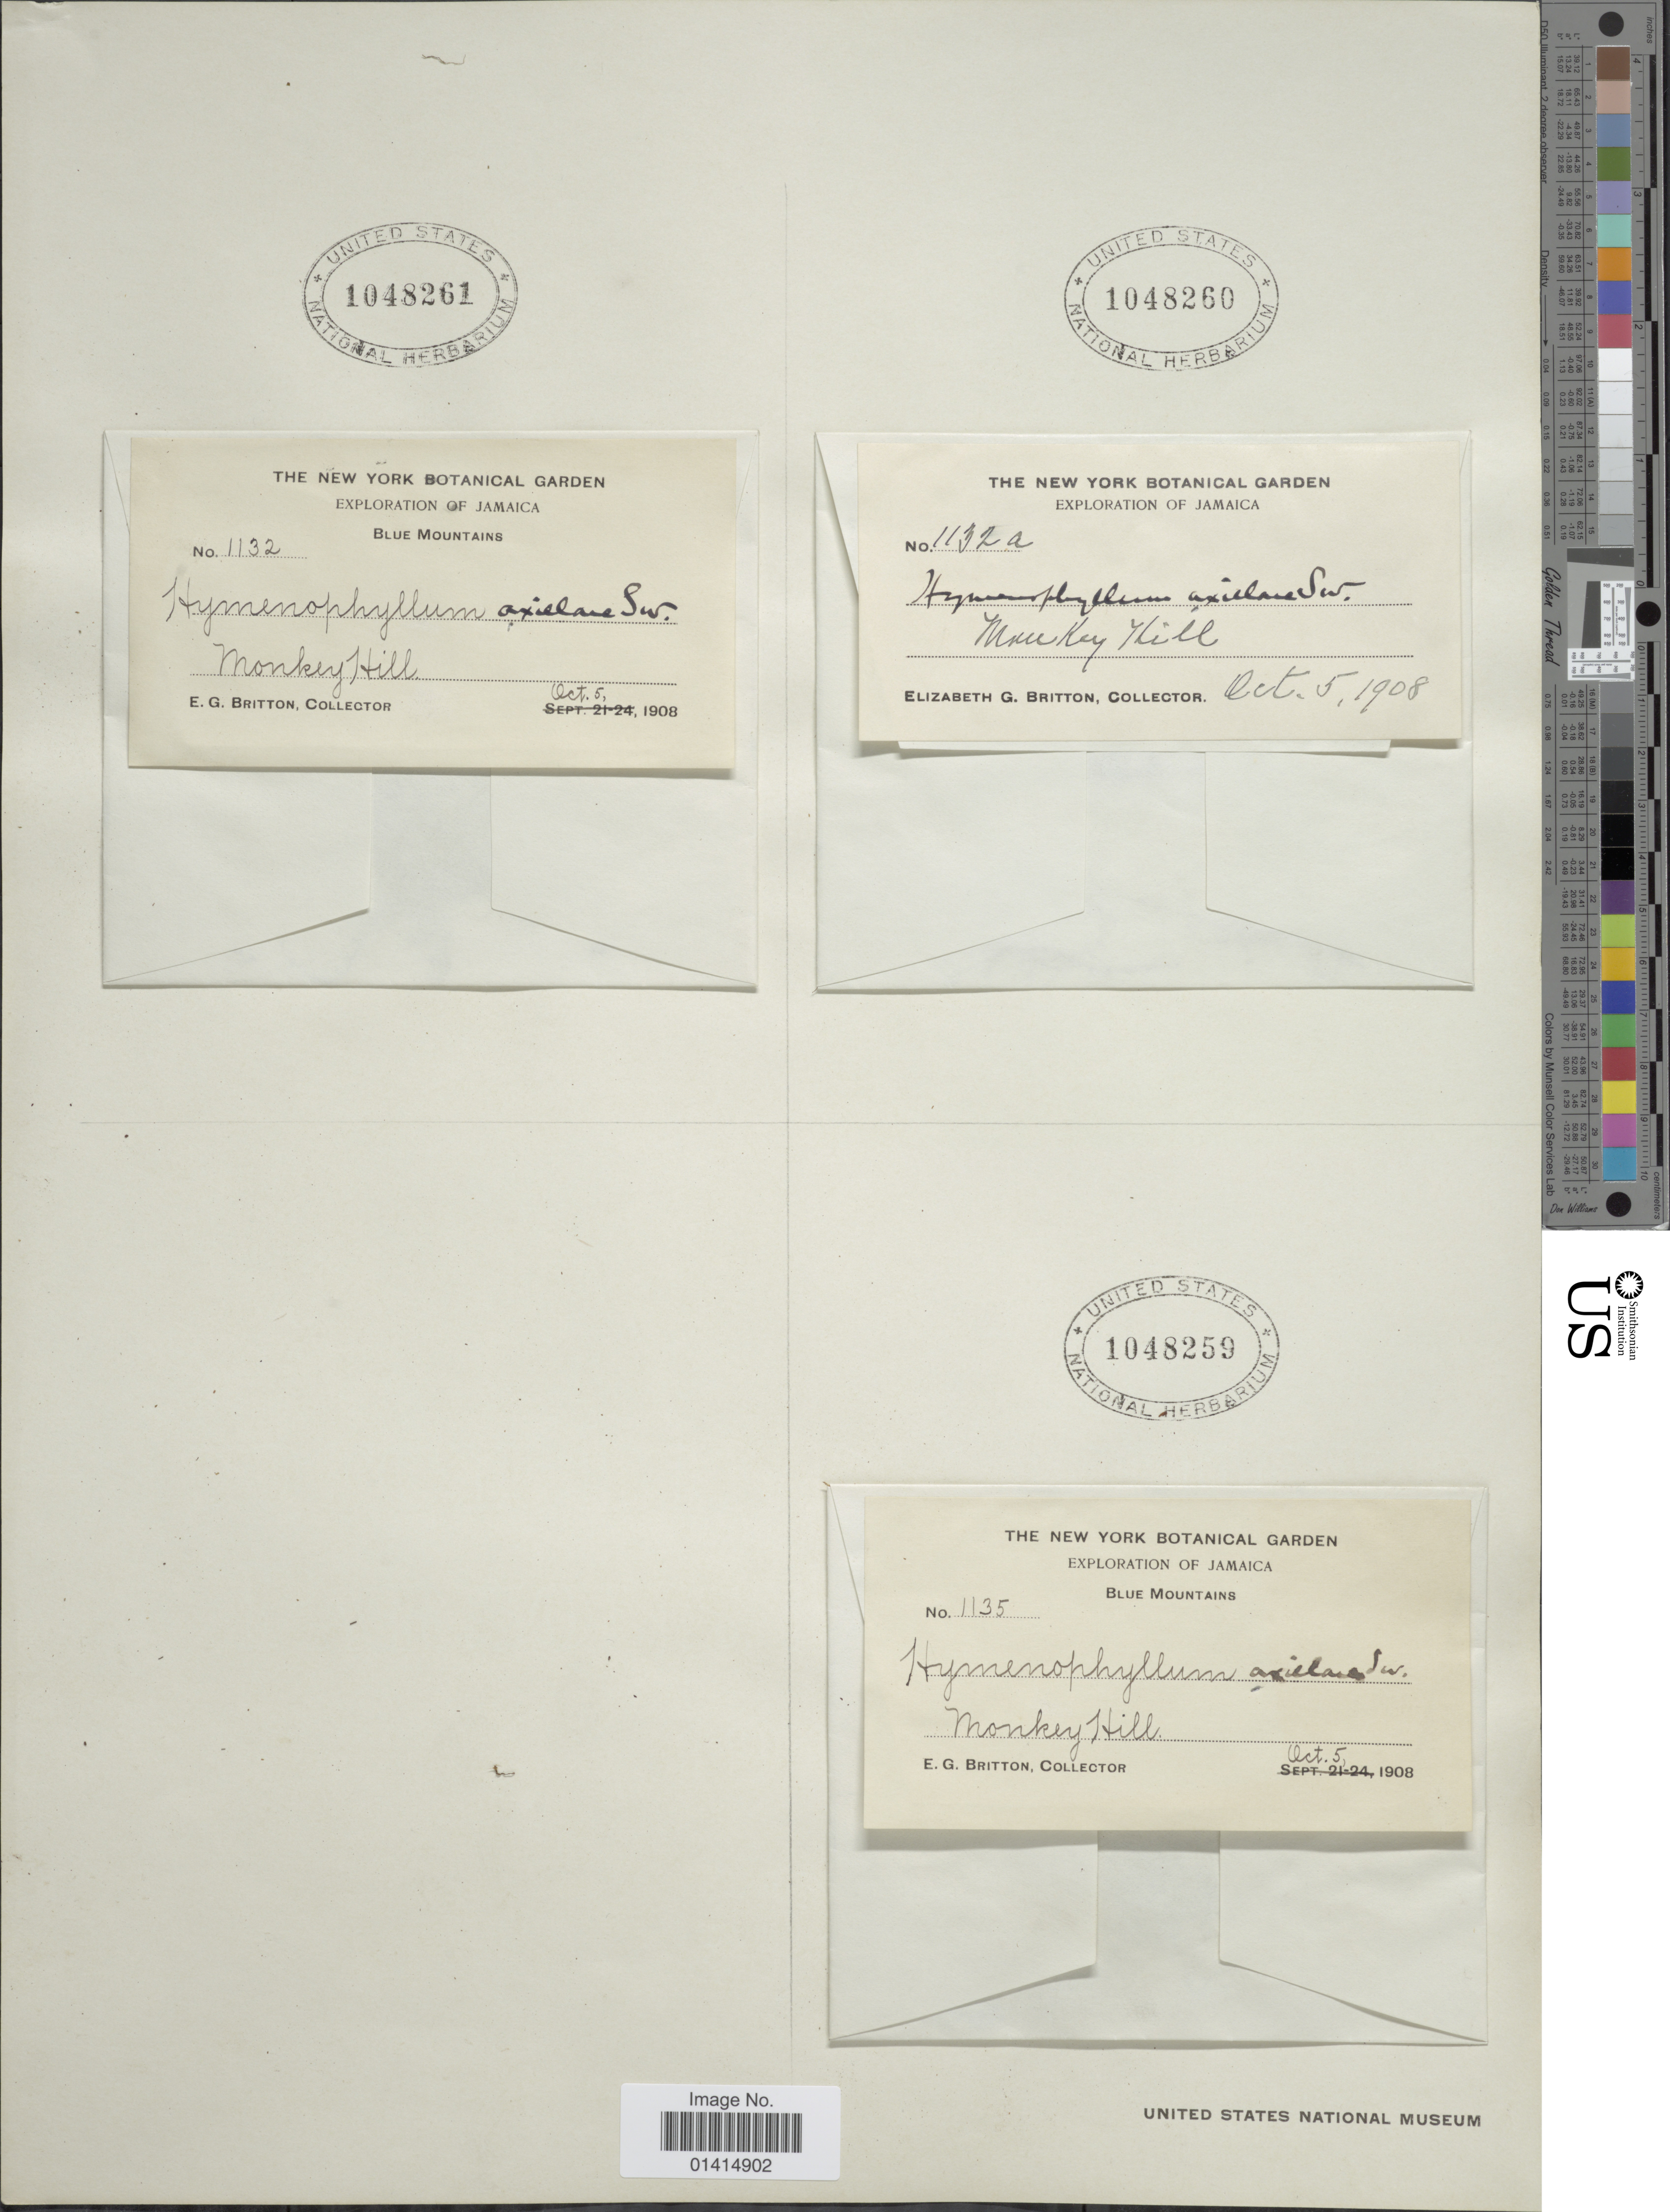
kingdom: Plantae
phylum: Tracheophyta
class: Polypodiopsida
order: Hymenophyllales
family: Hymenophyllaceae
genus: Hymenophyllum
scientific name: Hymenophyllum axillare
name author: Sw.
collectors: E. G. Britton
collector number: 1135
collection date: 1908-10-05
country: Jamaica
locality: Blue Mountains, Monkey Hill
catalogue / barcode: US 1048259